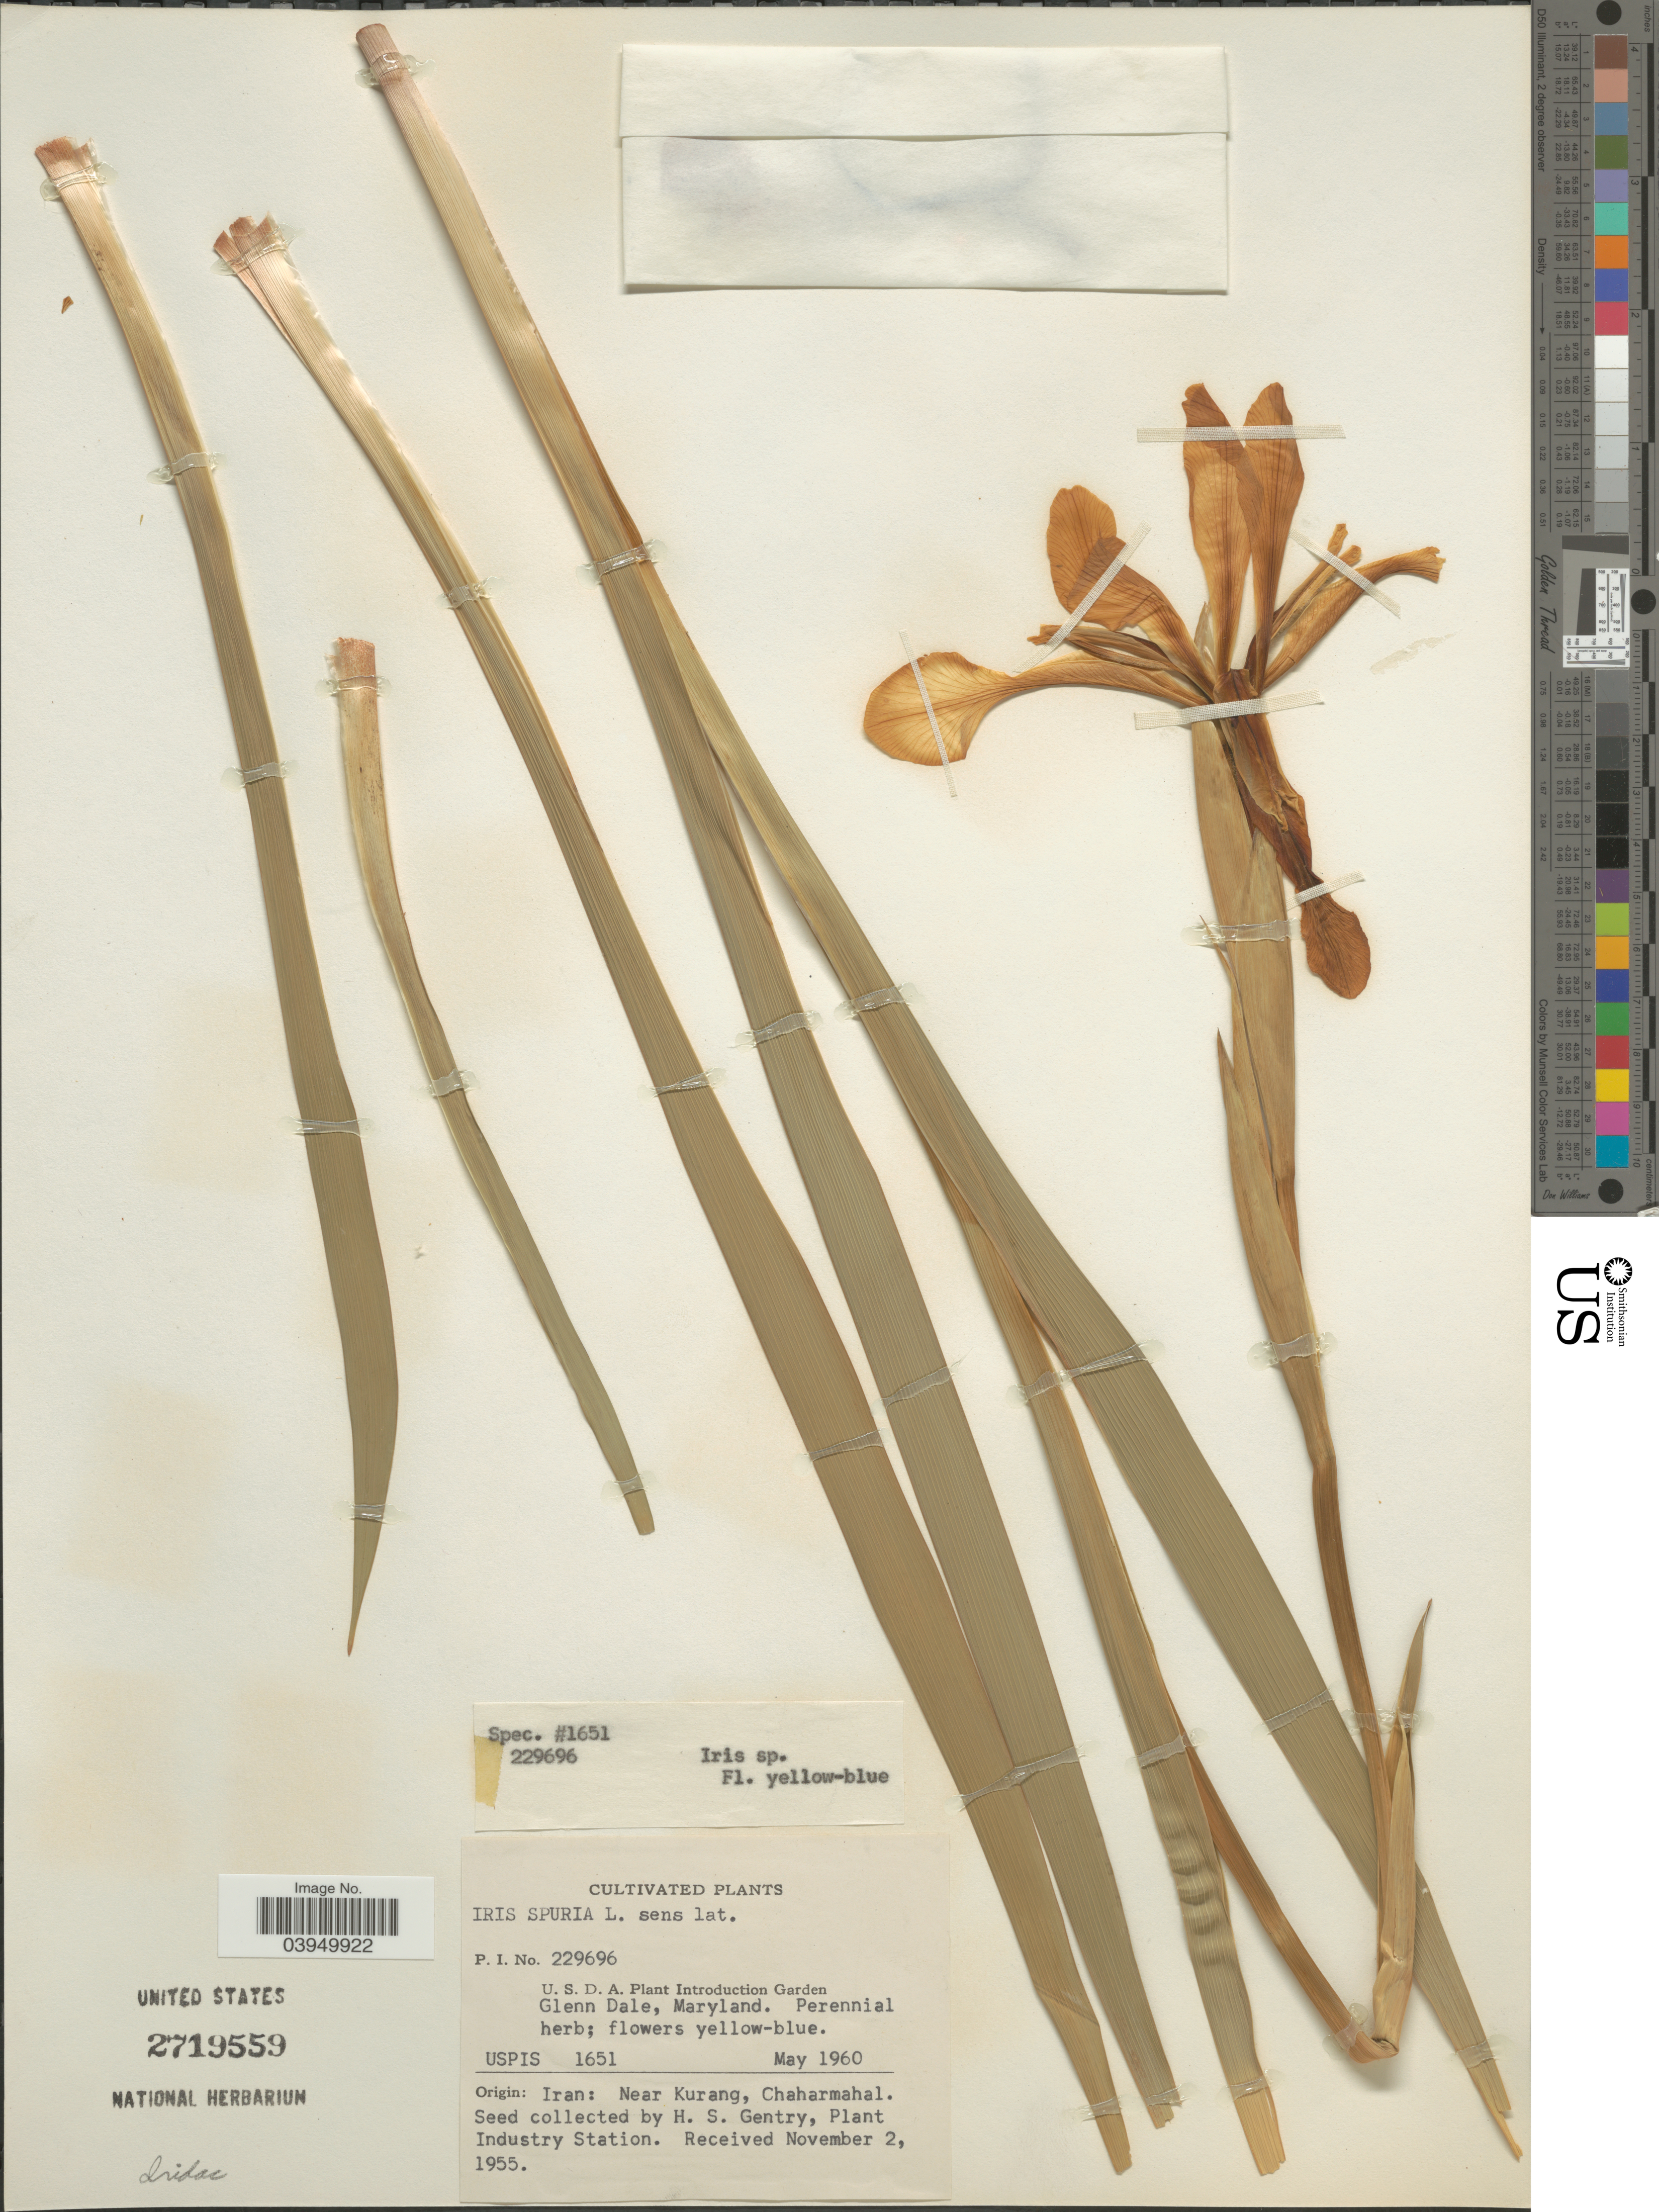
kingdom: Plantae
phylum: Tracheophyta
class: Liliopsida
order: Asparagales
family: Iridaceae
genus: Iris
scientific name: Iris spuria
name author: L.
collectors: USPIS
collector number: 1651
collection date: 1960-05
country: United States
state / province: Maryland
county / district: Prince George's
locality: U. S. D. A. Plant Introduction Garden. Glenn Dale, Maryland.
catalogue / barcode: US 2719559